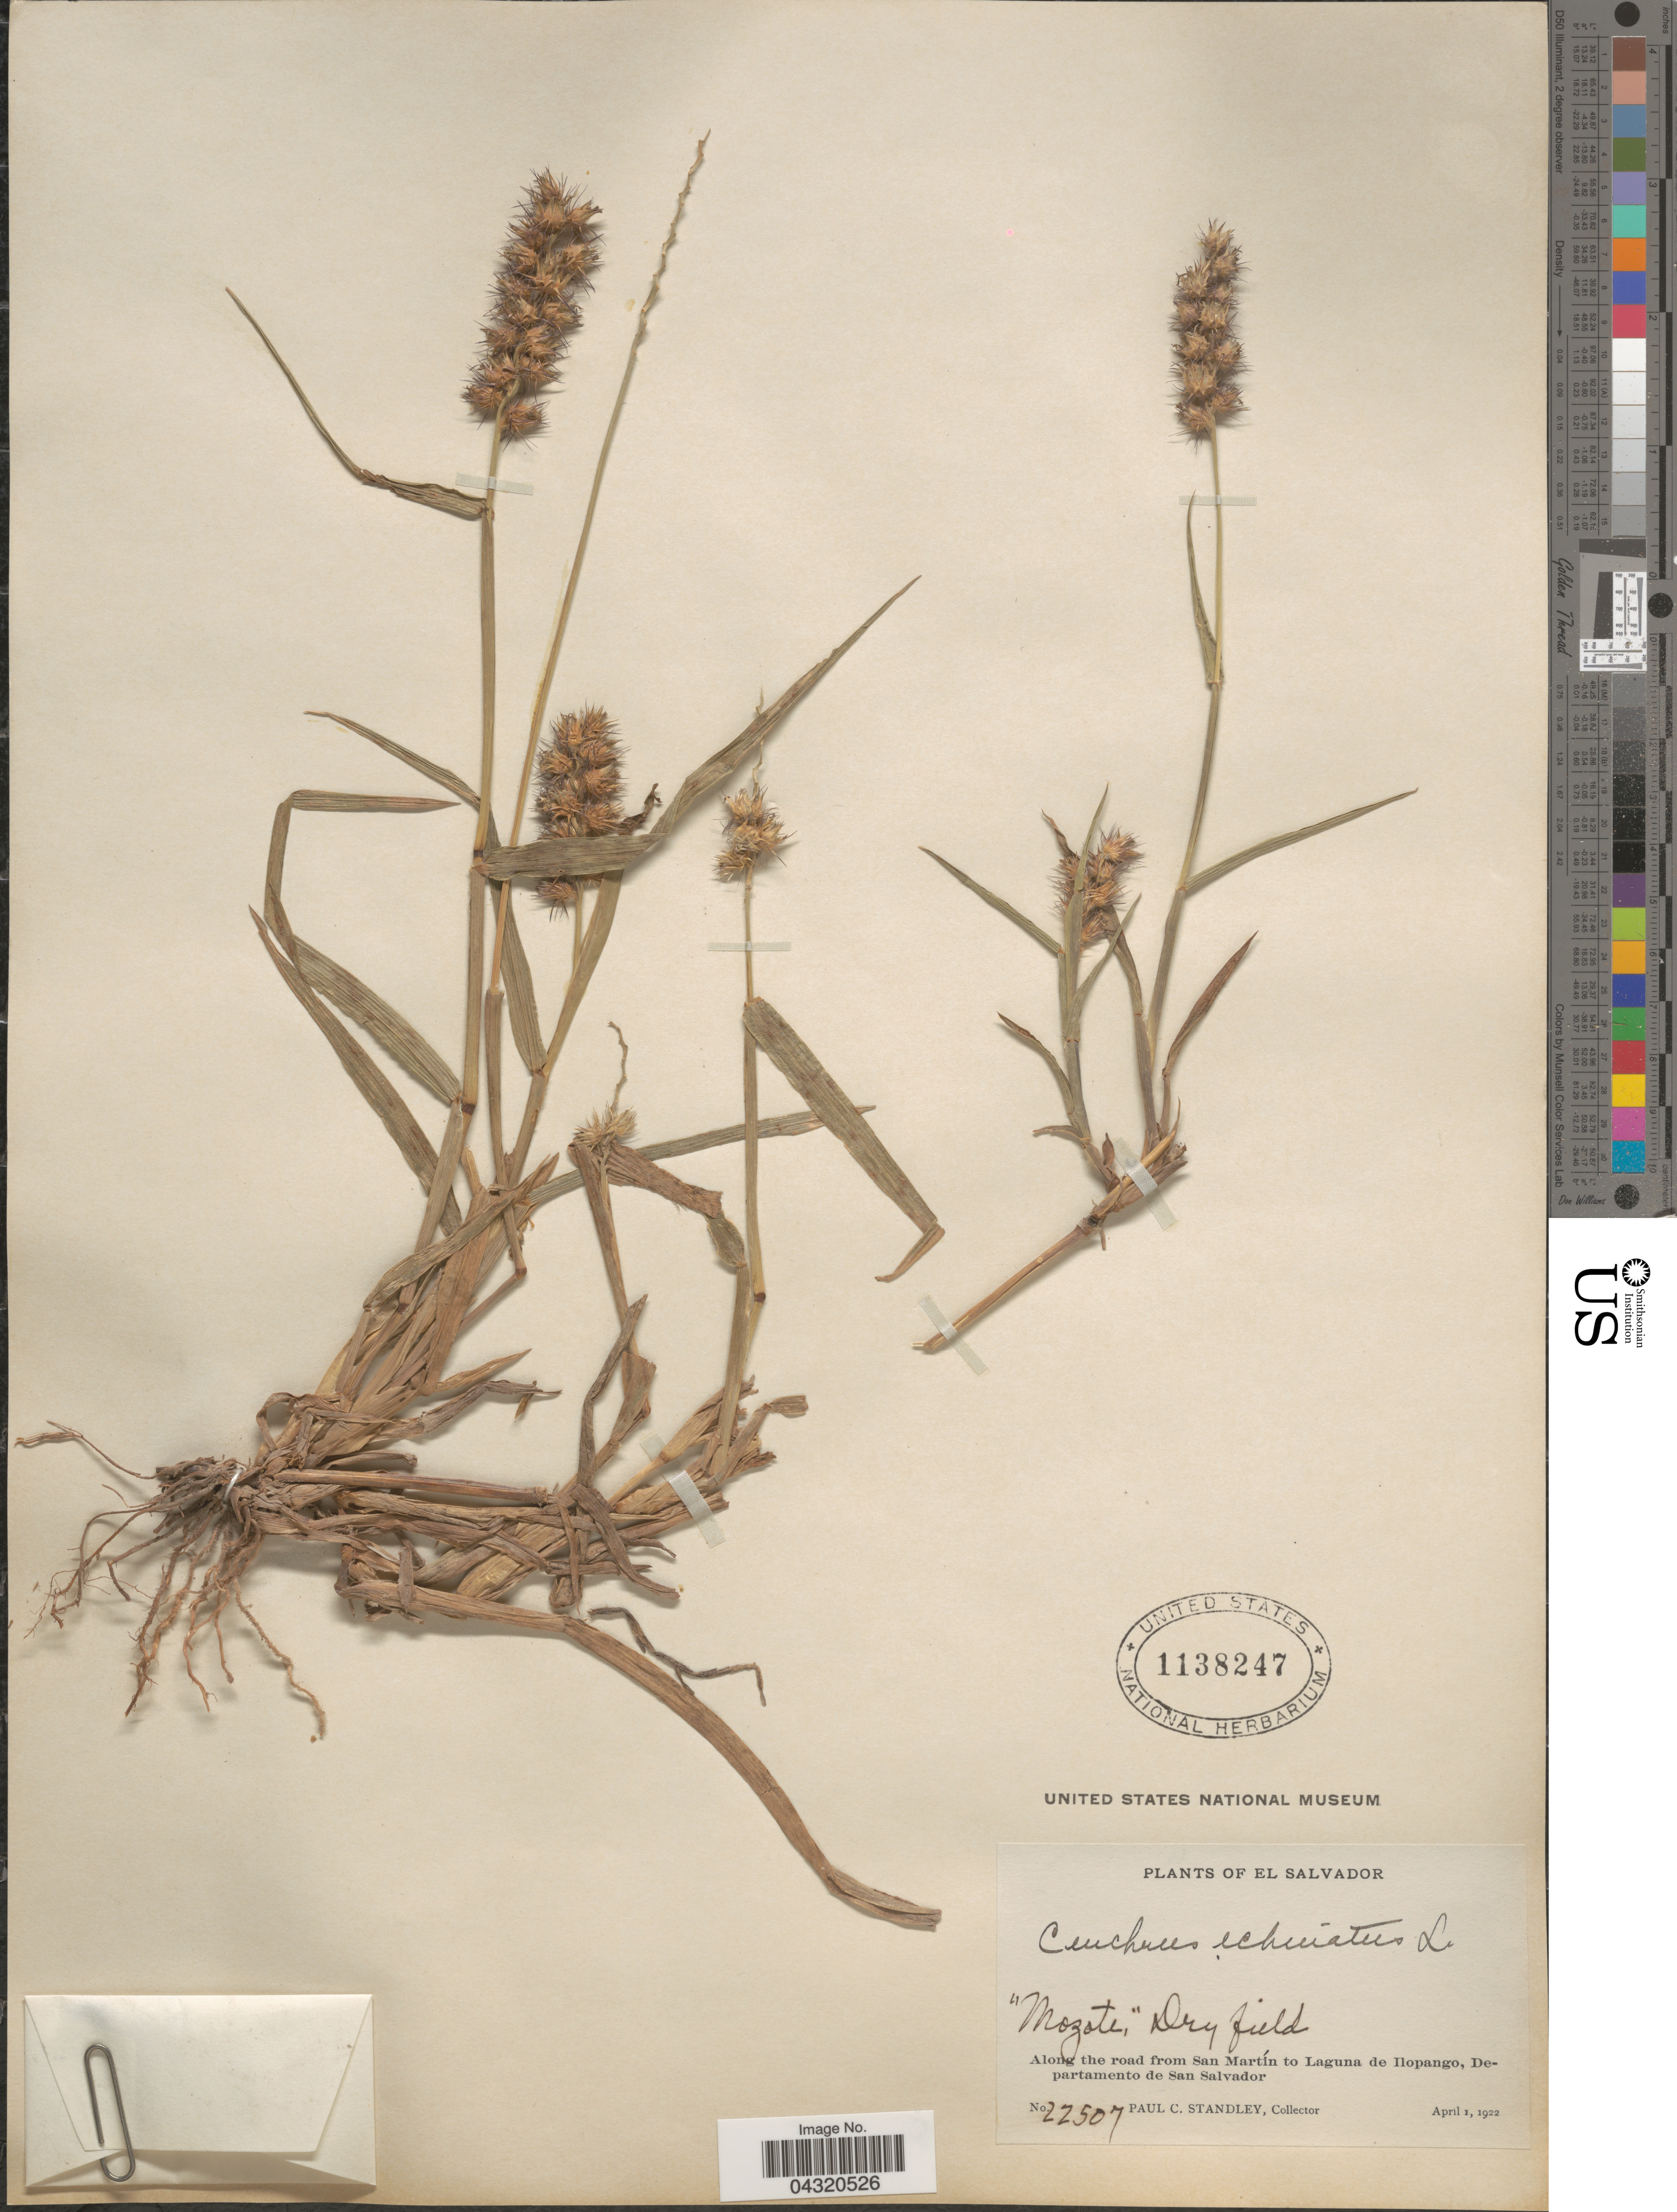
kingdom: Plantae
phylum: Tracheophyta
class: Liliopsida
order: Poales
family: Poaceae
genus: Cenchrus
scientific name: Cenchrus echinatus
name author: L.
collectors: P. C. Standley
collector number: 22507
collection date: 1922-04-01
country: El Salvador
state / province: San Salvador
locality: Along the road from San Martín to Laguna de Ilopango, Departamento de San Salvador.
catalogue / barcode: US 1138247